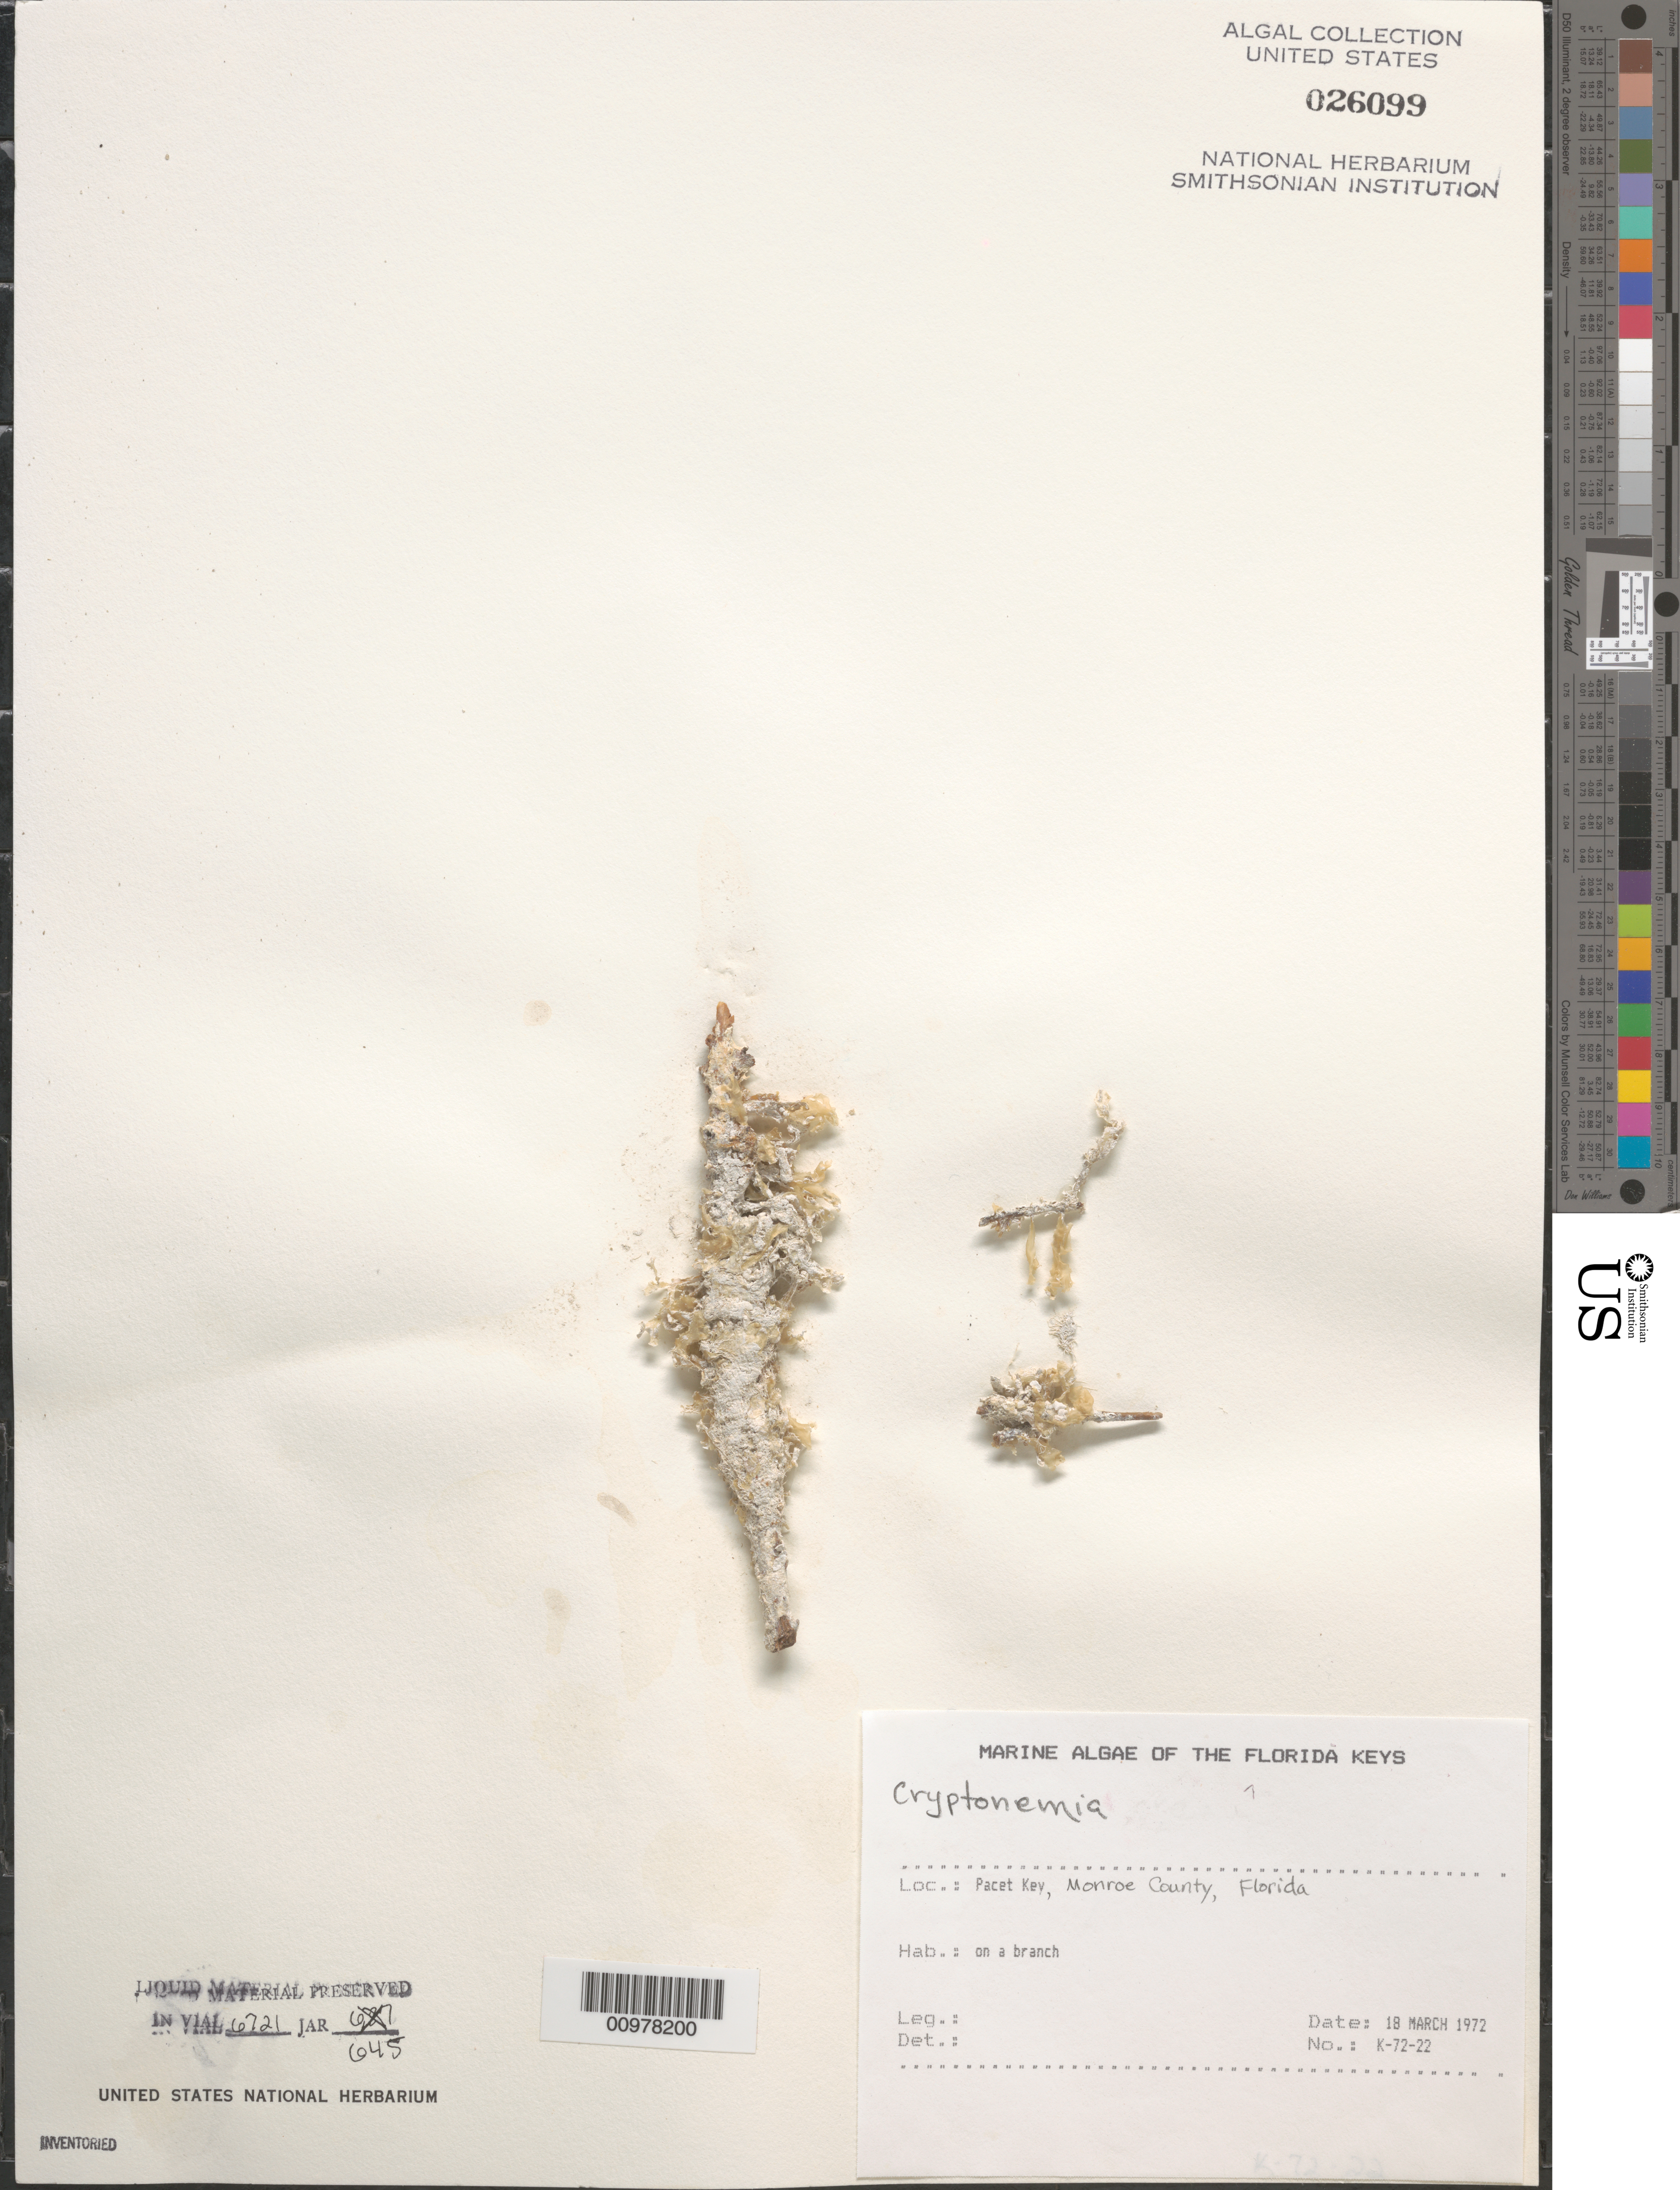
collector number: K-72-22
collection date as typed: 18 Mar 1972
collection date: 1972-03-18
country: United States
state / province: Florida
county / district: Monroe County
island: Pacet Key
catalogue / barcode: US 26099